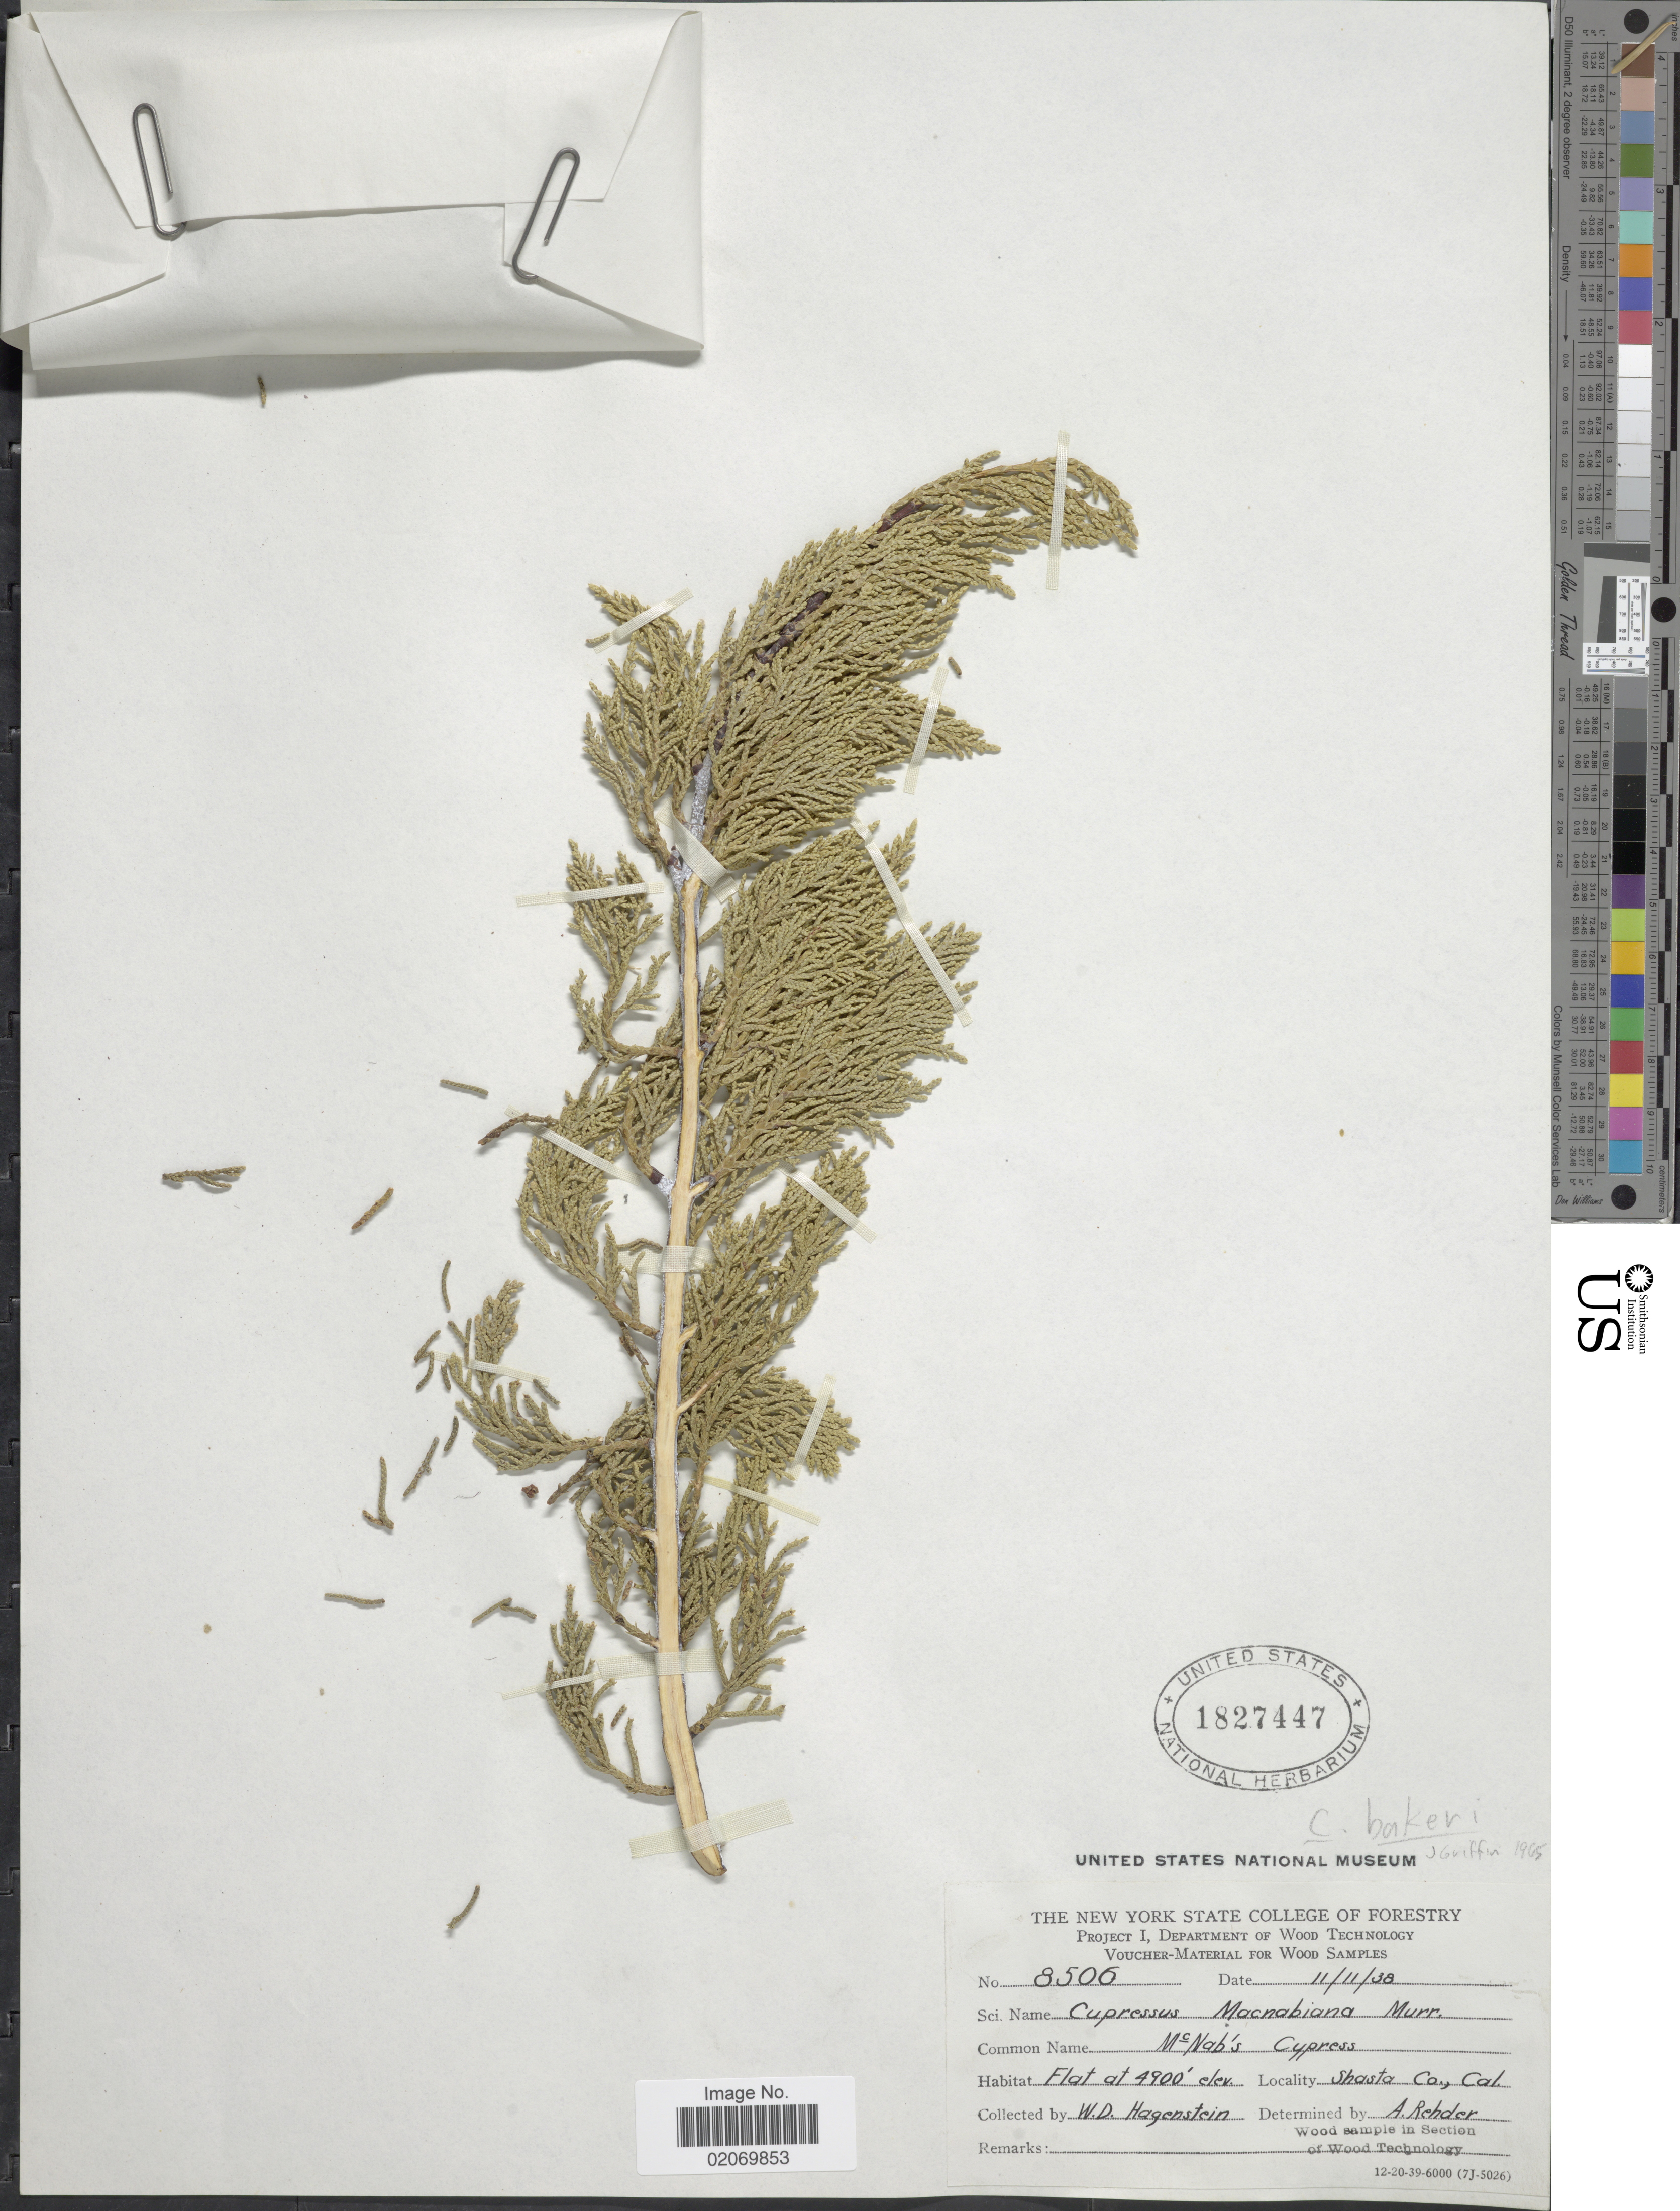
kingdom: Plantae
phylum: Tracheophyta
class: Pinopsida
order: Pinales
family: Cupressaceae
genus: Hesperocyparis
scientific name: Hesperocyparis bakeri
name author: (Jeps.) Bartel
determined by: (US) Smithsonian Institution - National Museum of Natural History - Department of Botany (UNITED STATES)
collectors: W. Hagenstein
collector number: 8506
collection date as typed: Transcribed d/m/y: 11/11/38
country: United States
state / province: California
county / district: Shasta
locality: McNab's Cypress, Shasta Co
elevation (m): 1494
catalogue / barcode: US 1827447